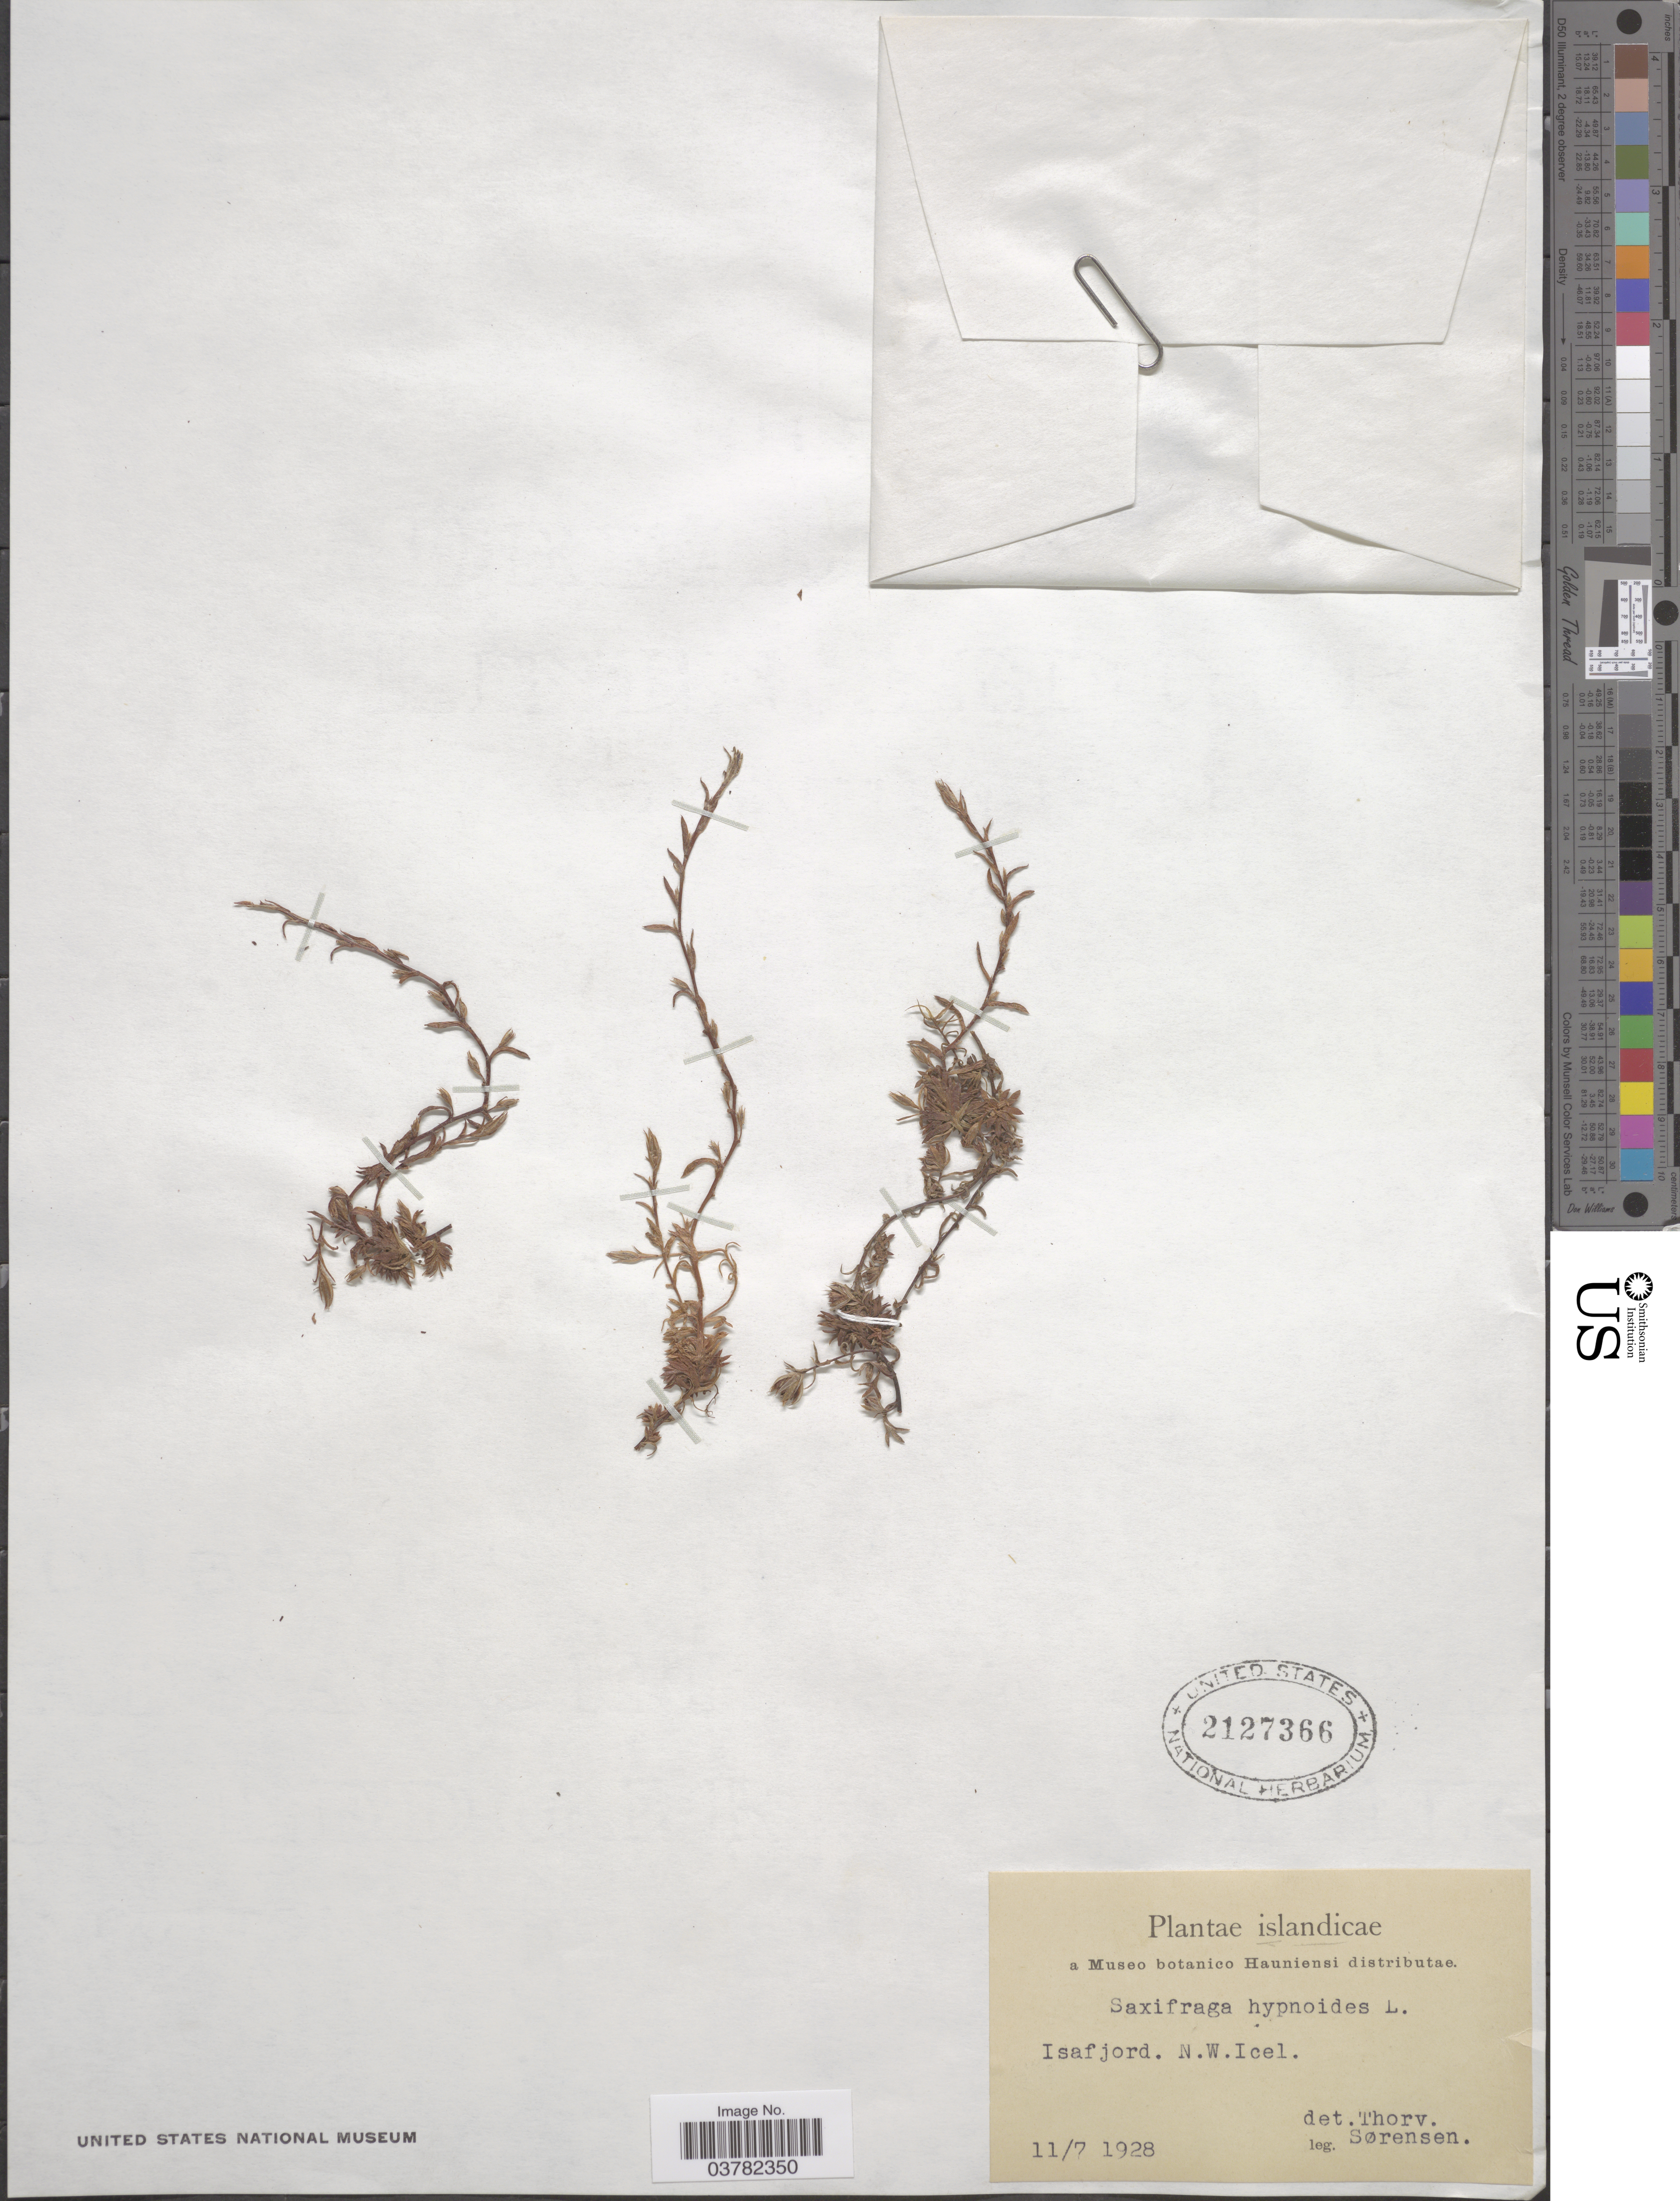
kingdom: Plantae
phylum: Tracheophyta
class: Magnoliopsida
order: Saxifragales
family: Saxifragaceae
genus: Saxifraga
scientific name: Saxifraga hypnoides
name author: L.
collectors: Sørensen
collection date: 1928-07-11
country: Iceland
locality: Isafjord. N. W. Icel.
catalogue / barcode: US 2127366